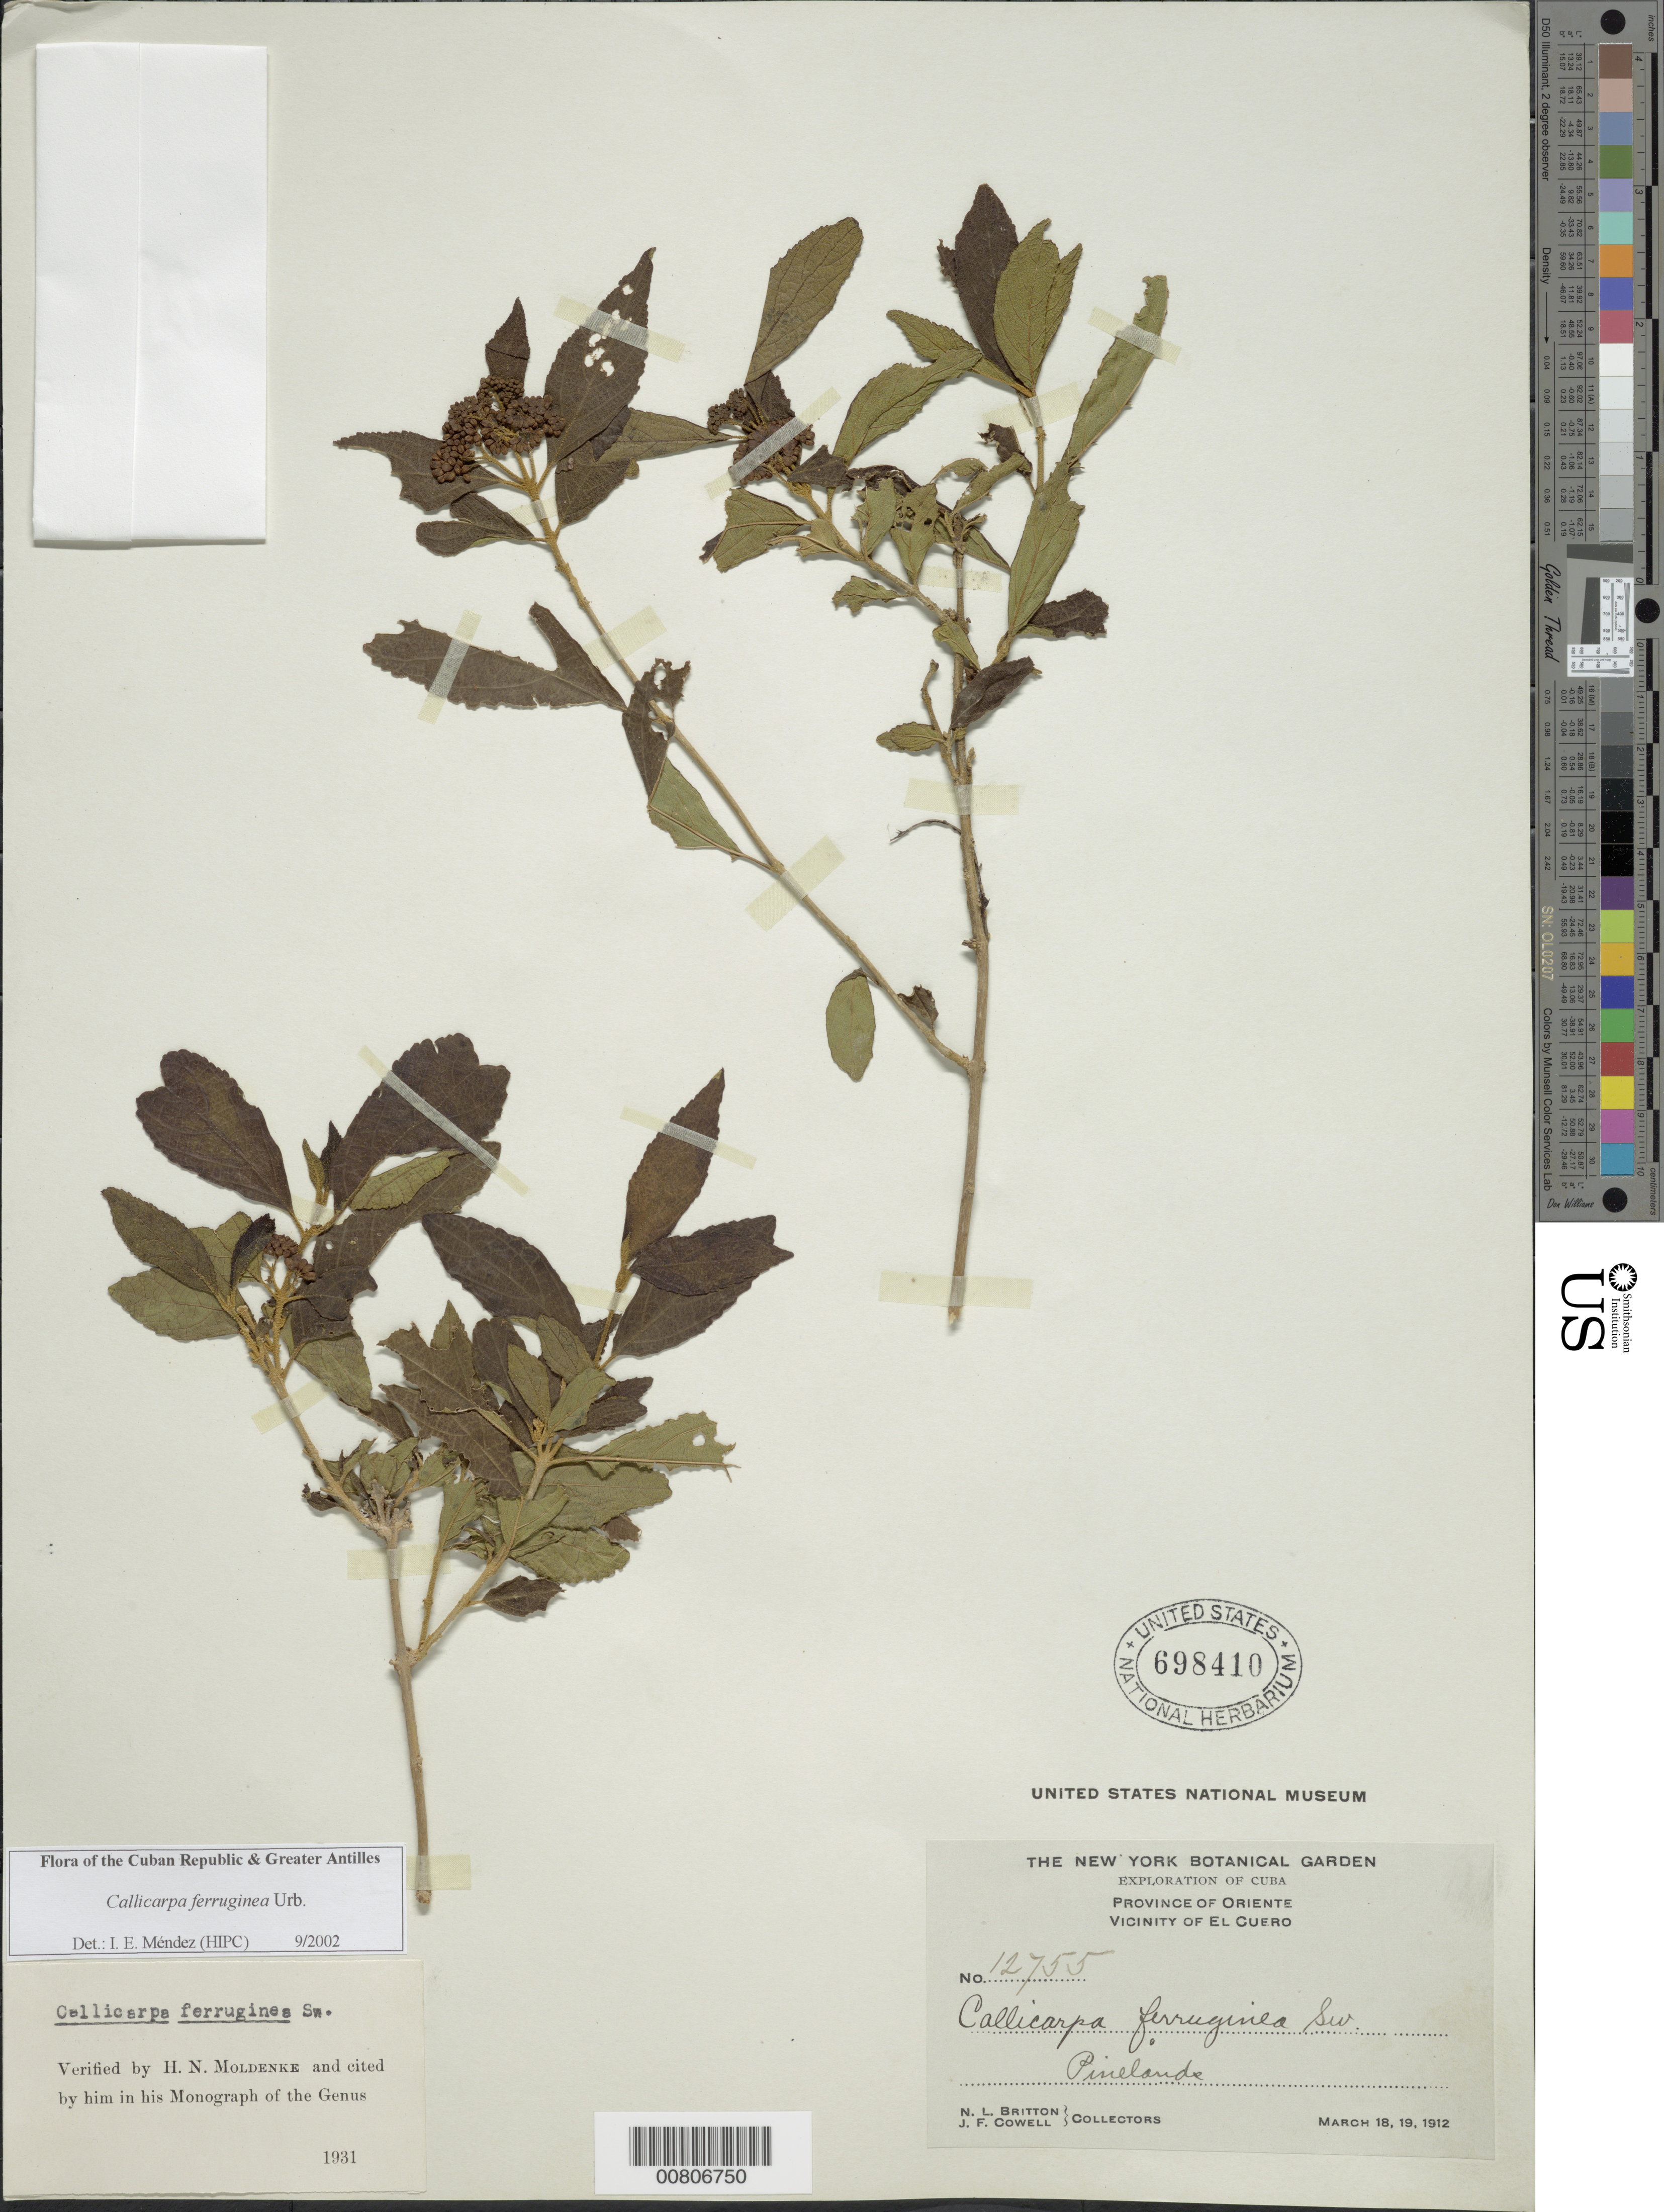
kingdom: Plantae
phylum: Tracheophyta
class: Magnoliopsida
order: Lamiales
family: Lamiaceae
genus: Callicarpa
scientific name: Callicarpa ferruginea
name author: Sw.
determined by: Méndez, Isidro E., (HIPC)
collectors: N. Britton & J. F. Cowell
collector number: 12755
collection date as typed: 18 Mar 1912 and 19 Mar 1912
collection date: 1912-03-18,1912-03-19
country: Cuba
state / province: Oriente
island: Cuba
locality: El Guero vicinity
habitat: Pinelands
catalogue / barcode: US 698410